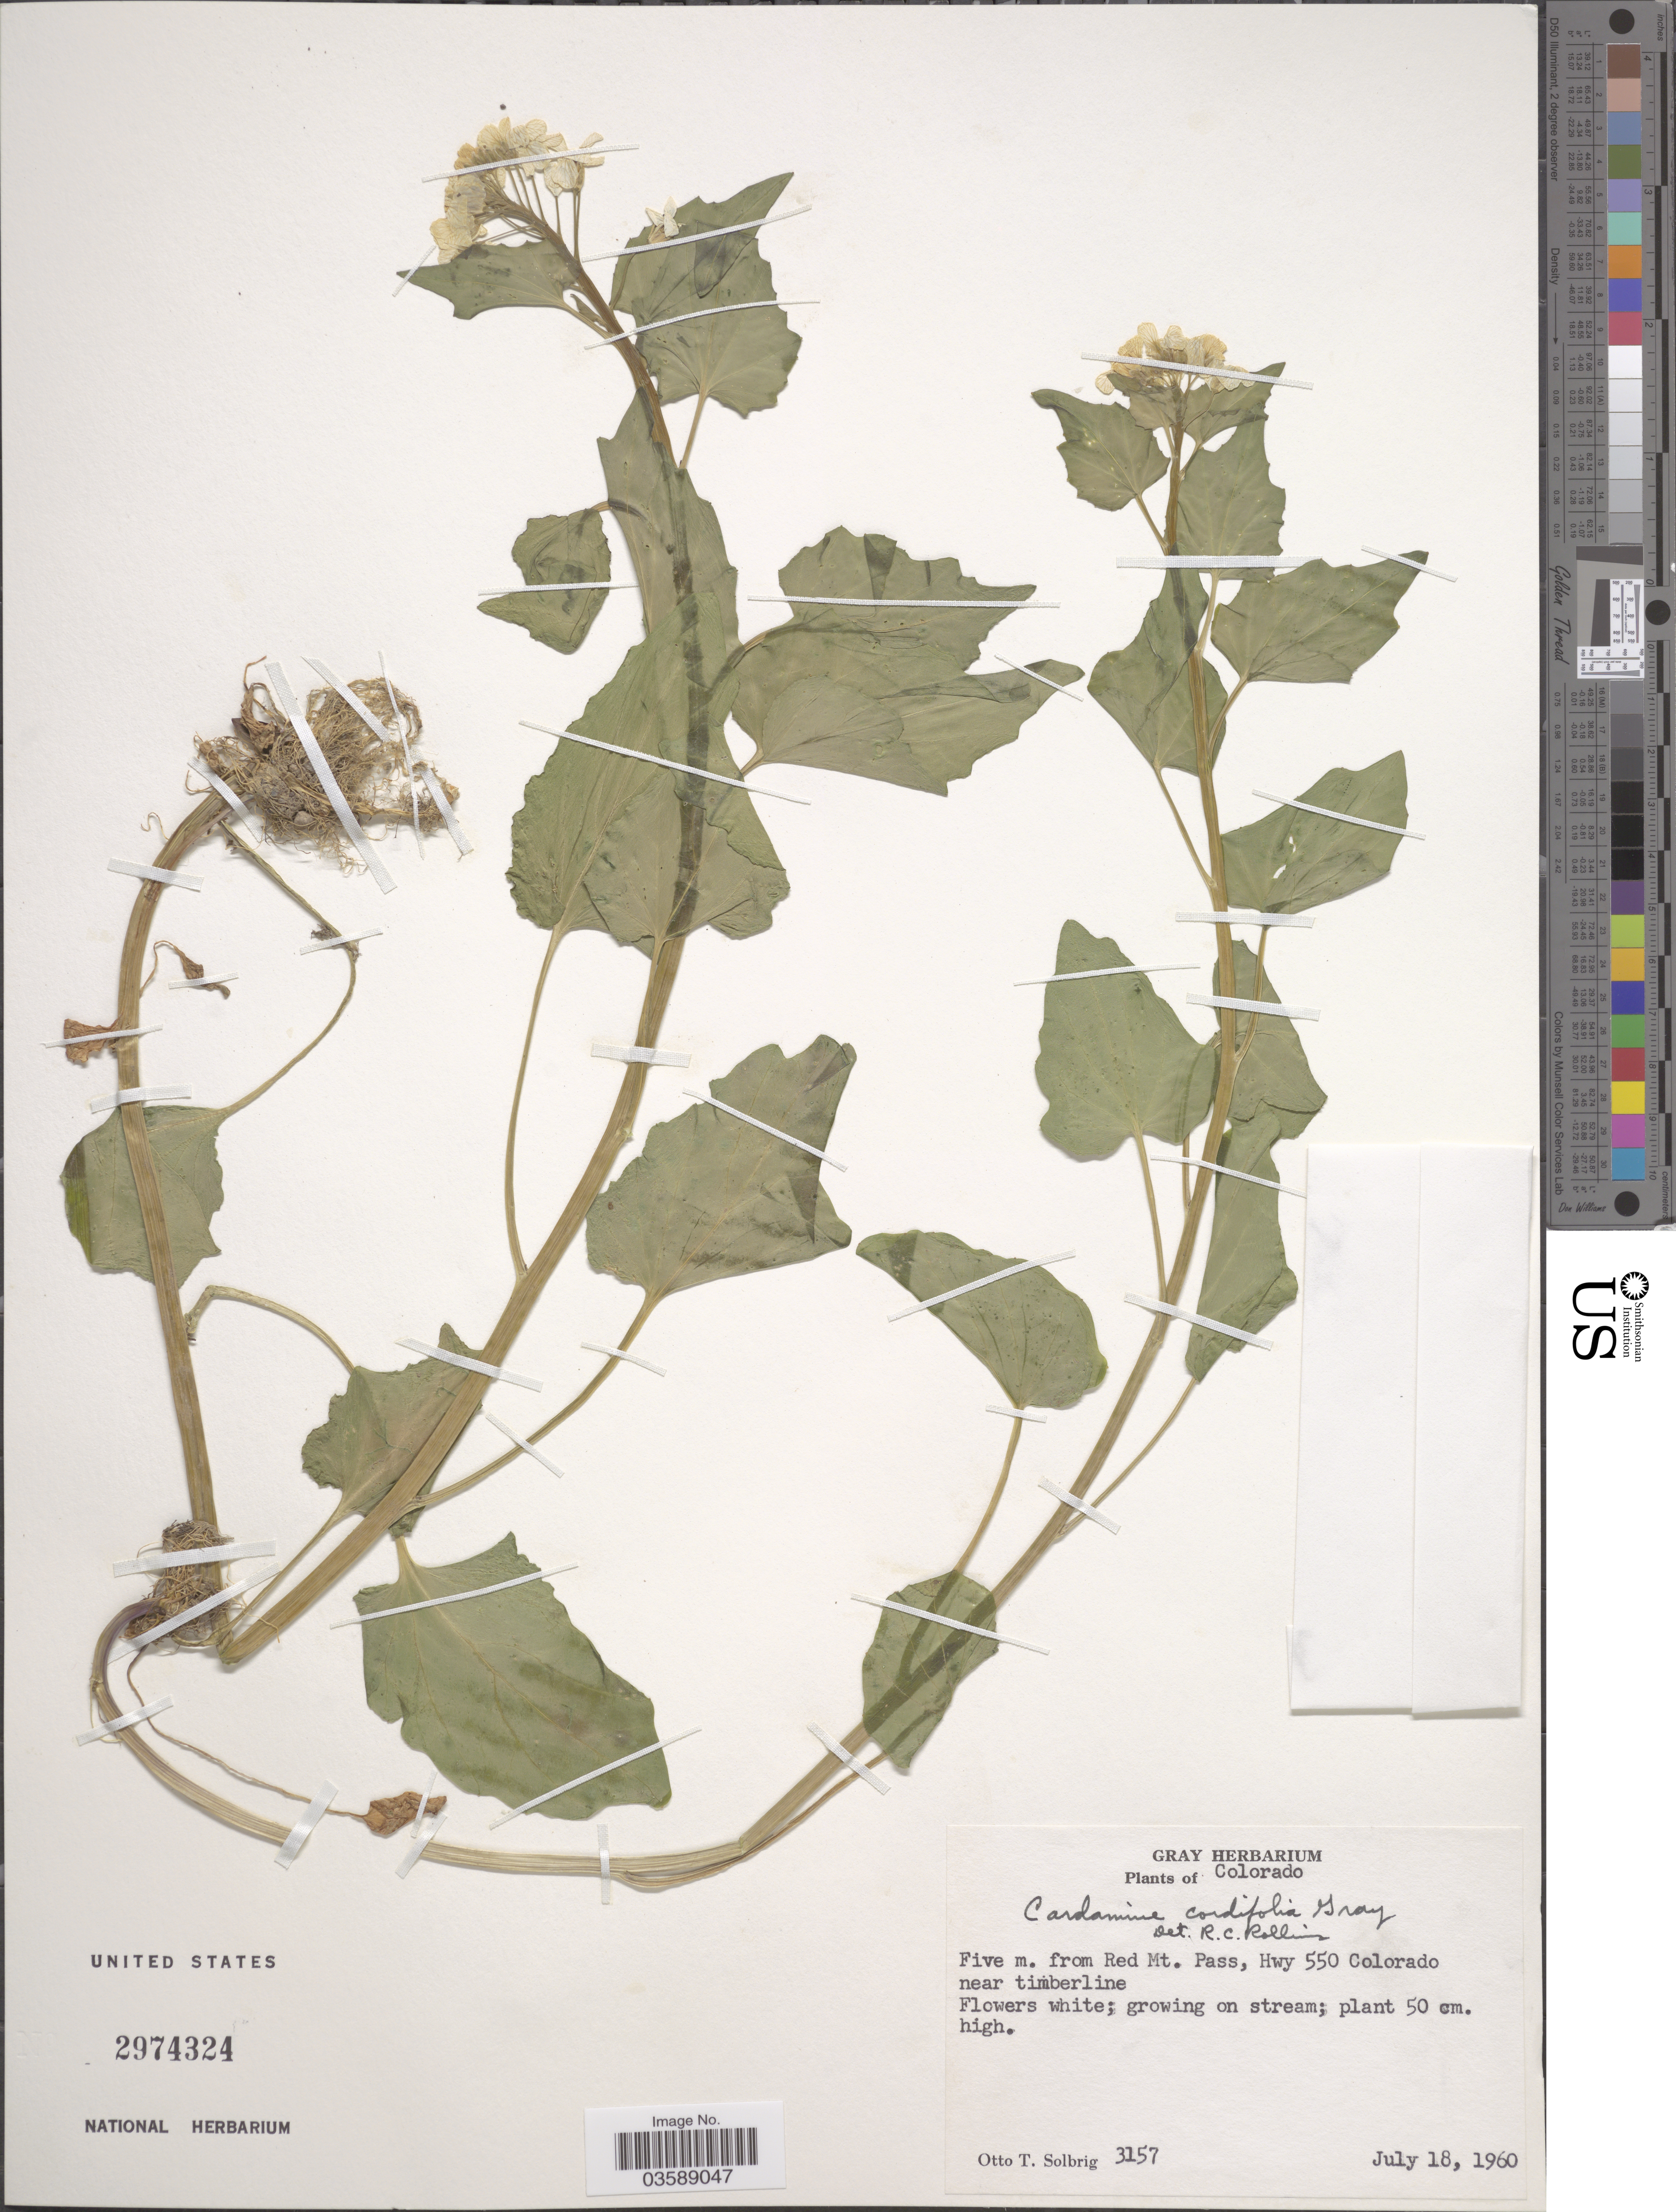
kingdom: Plantae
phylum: Tracheophyta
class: Magnoliopsida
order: Brassicales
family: Brassicaceae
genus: Cardamine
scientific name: Cardamine cordifolia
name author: A. Gray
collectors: O. T. Solbrig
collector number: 3157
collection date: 1960-07-18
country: United States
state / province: Colorado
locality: Five m. from Red Mt. Pass, Hwy 550 Colorado near timberline. growing on stream.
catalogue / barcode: US 2974324